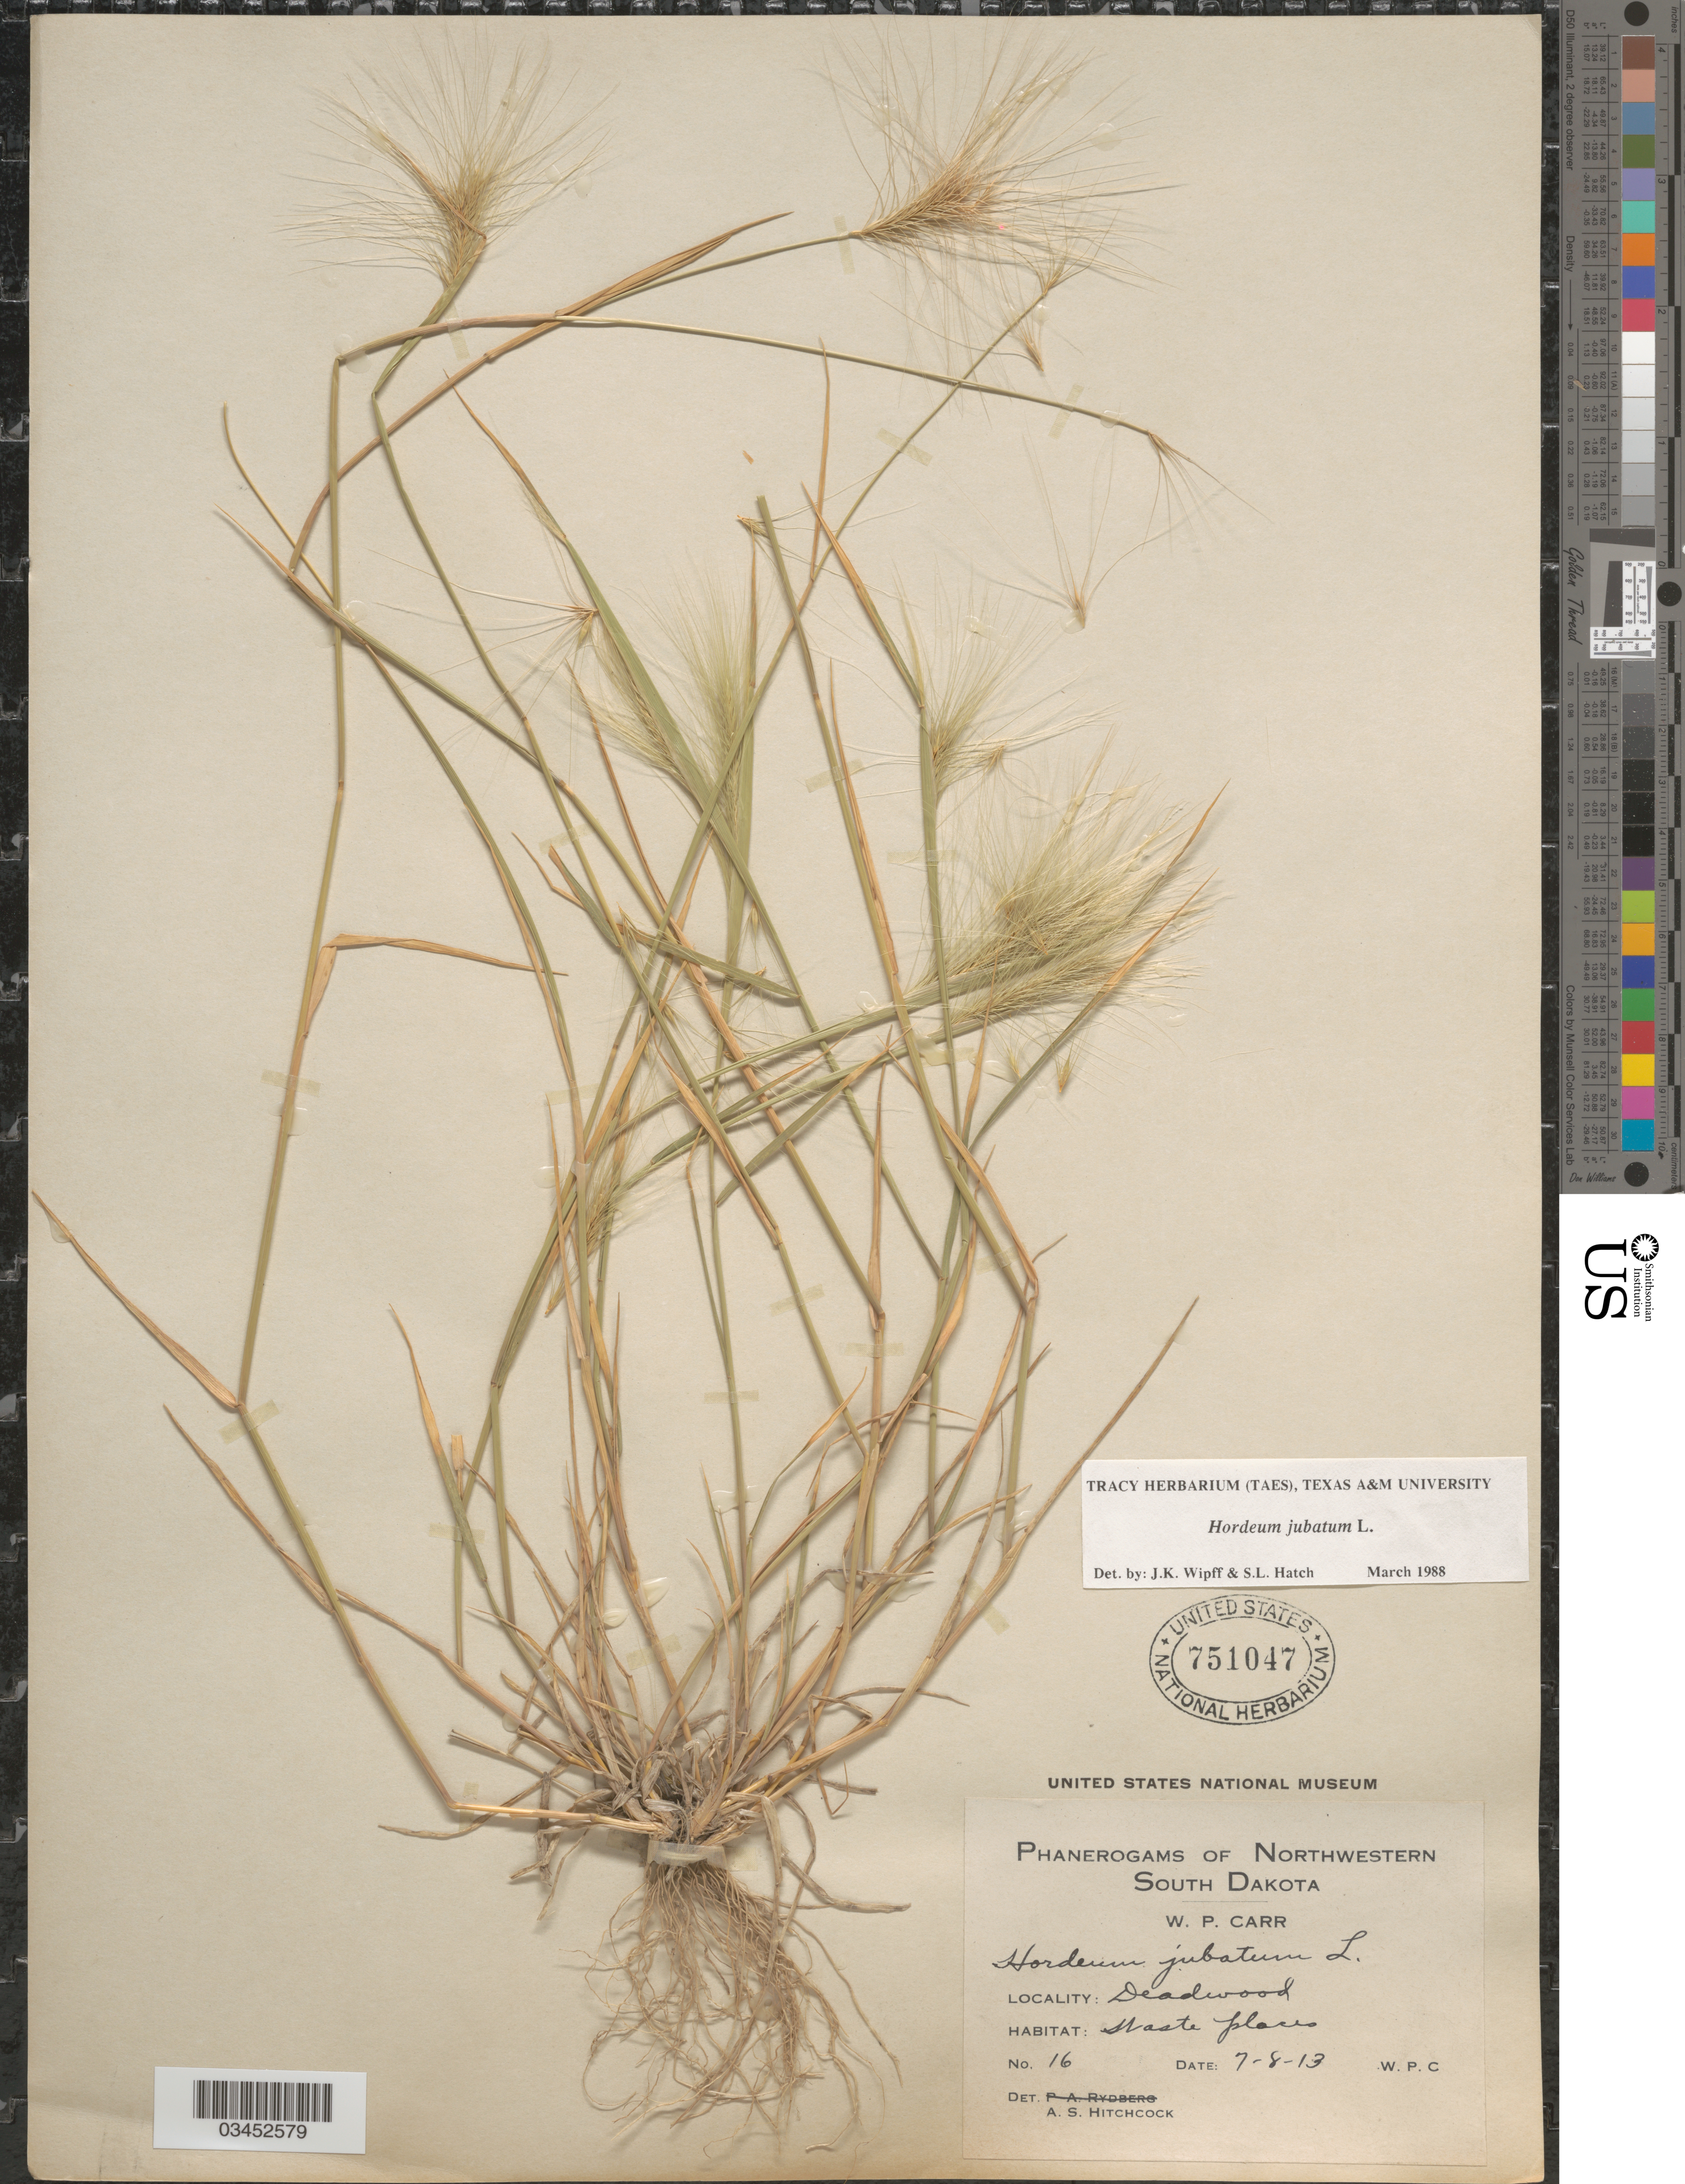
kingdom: Plantae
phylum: Tracheophyta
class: Liliopsida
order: Poales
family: Poaceae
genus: Hordeum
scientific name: Hordeum jubatum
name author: L.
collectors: W. Carr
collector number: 16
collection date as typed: Transcribed d/m/y: 8/7/13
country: United States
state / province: South Dakota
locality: Deadwood. Waste places.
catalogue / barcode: US 751047